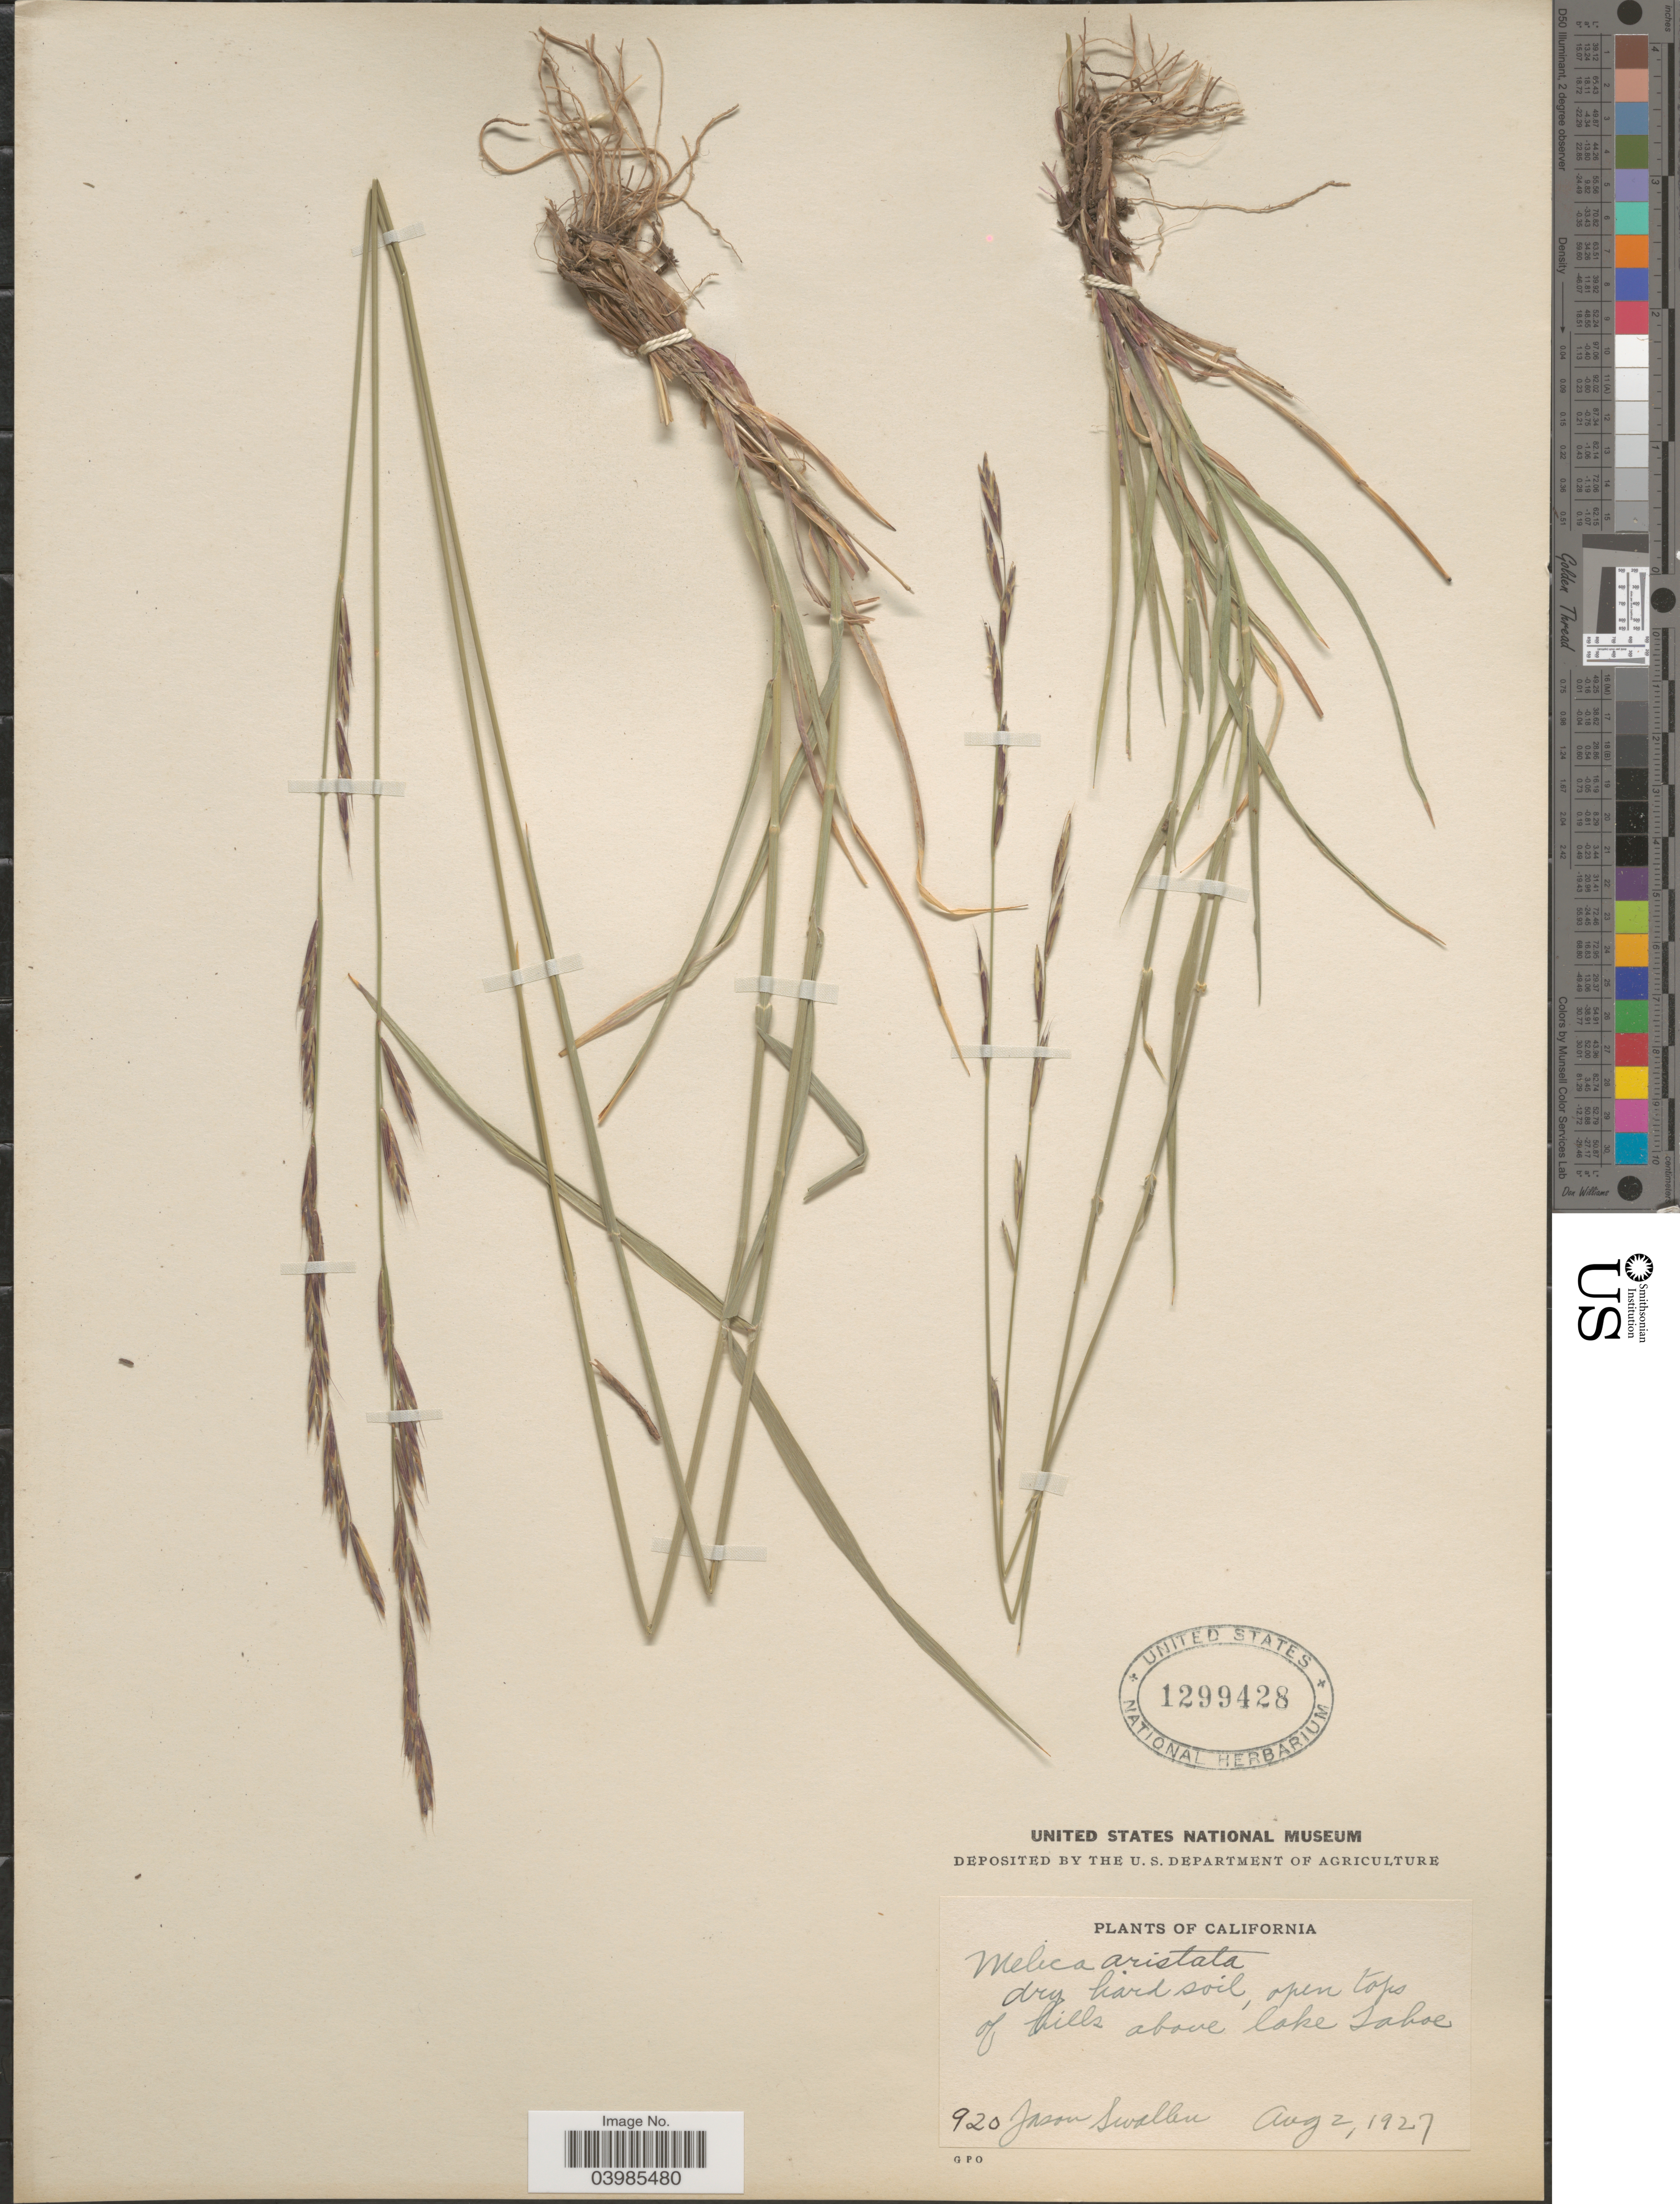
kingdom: Plantae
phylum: Tracheophyta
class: Liliopsida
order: Poales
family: Poaceae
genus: Melica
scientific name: Melica aristata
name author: Thurb. ex Bol.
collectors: J. R. Swallen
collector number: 920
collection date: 1927-08-02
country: United States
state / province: California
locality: Dry hard soil, open tops of hills above lake Tahoe.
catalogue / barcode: US 1299428